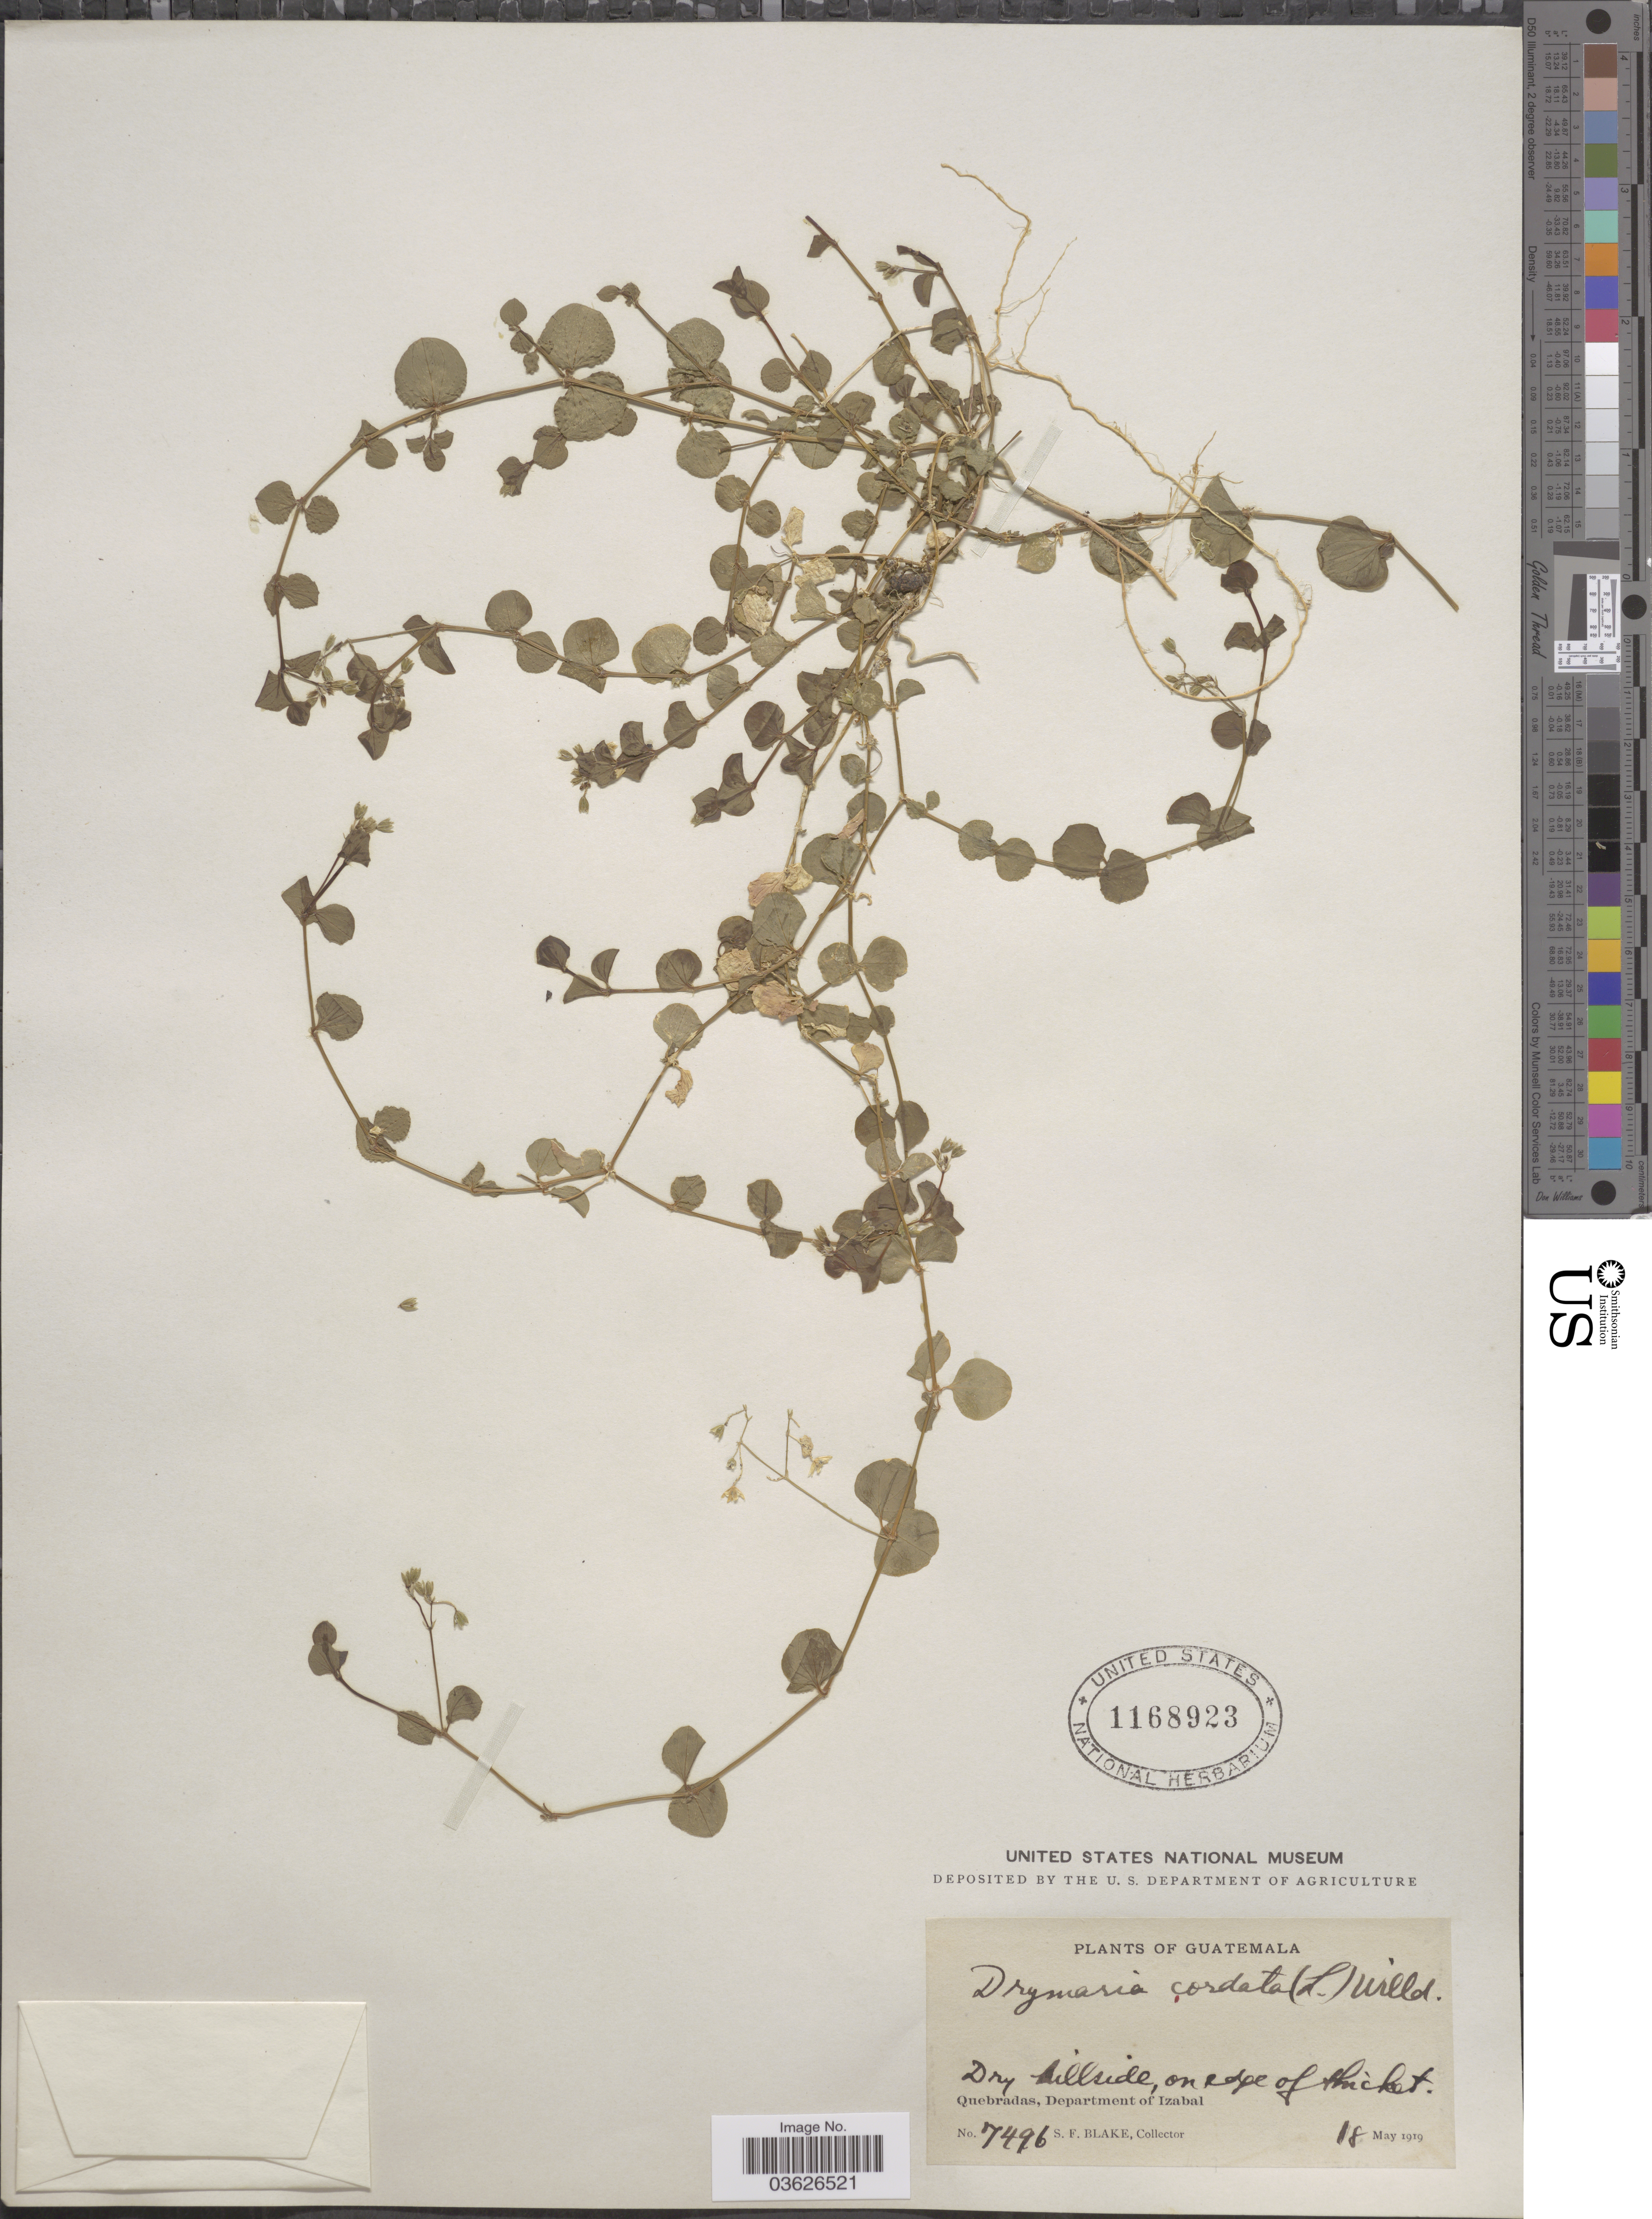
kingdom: Plantae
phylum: Tracheophyta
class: Magnoliopsida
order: Caryophyllales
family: Caryophyllaceae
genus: Drymaria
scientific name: Drymaria cordata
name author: (L.) Willd. ex Schult.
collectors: S. Blake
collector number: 7496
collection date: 1919-05-18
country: Guatemala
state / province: Izabal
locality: Quebradas, Department of Izabal.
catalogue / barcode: US 1168923